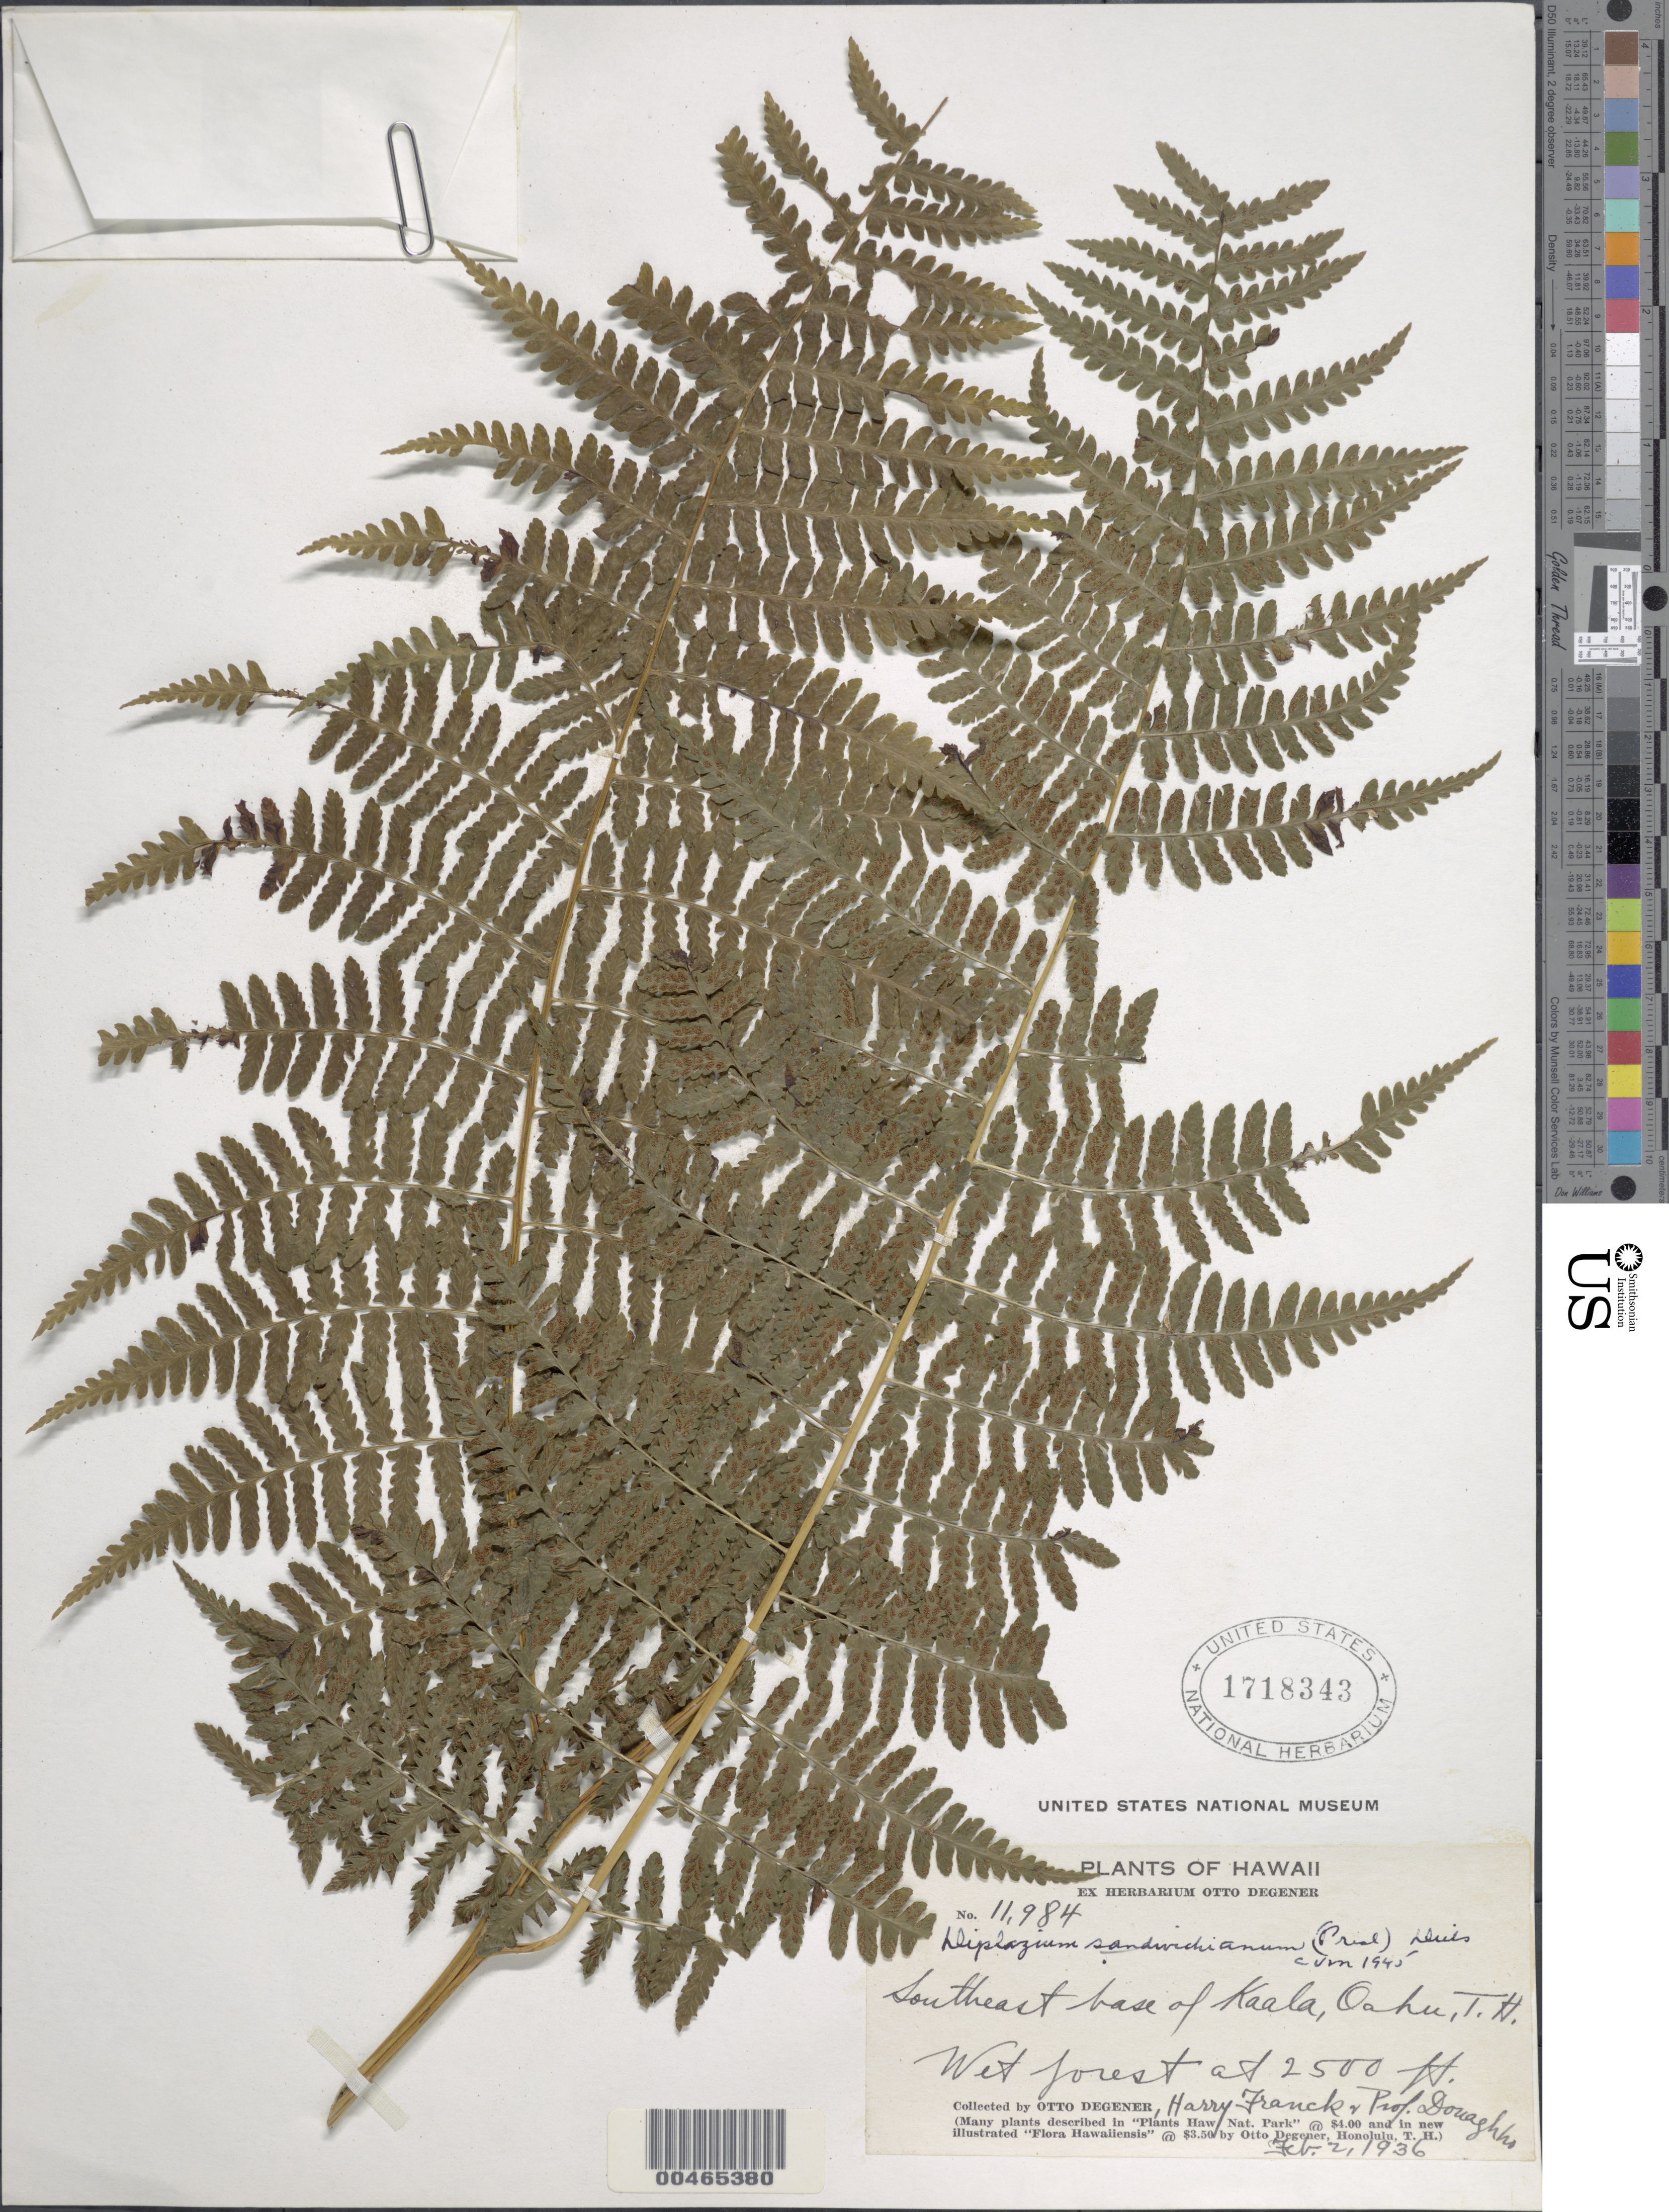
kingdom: Plantae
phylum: Tracheophyta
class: Polypodiopsida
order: Polypodiales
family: Athyriaceae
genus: Diplazium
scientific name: Diplazium sandwichianum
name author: (C. Presl) Diels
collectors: O. Degener, H. Franck & P. Donaghho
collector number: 11984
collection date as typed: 2 Feb 1936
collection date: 1936-02-02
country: United States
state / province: Hawaii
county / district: Honolulu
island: Oahu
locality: SE base of Kaala, Oahu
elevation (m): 762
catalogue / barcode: US 1718343